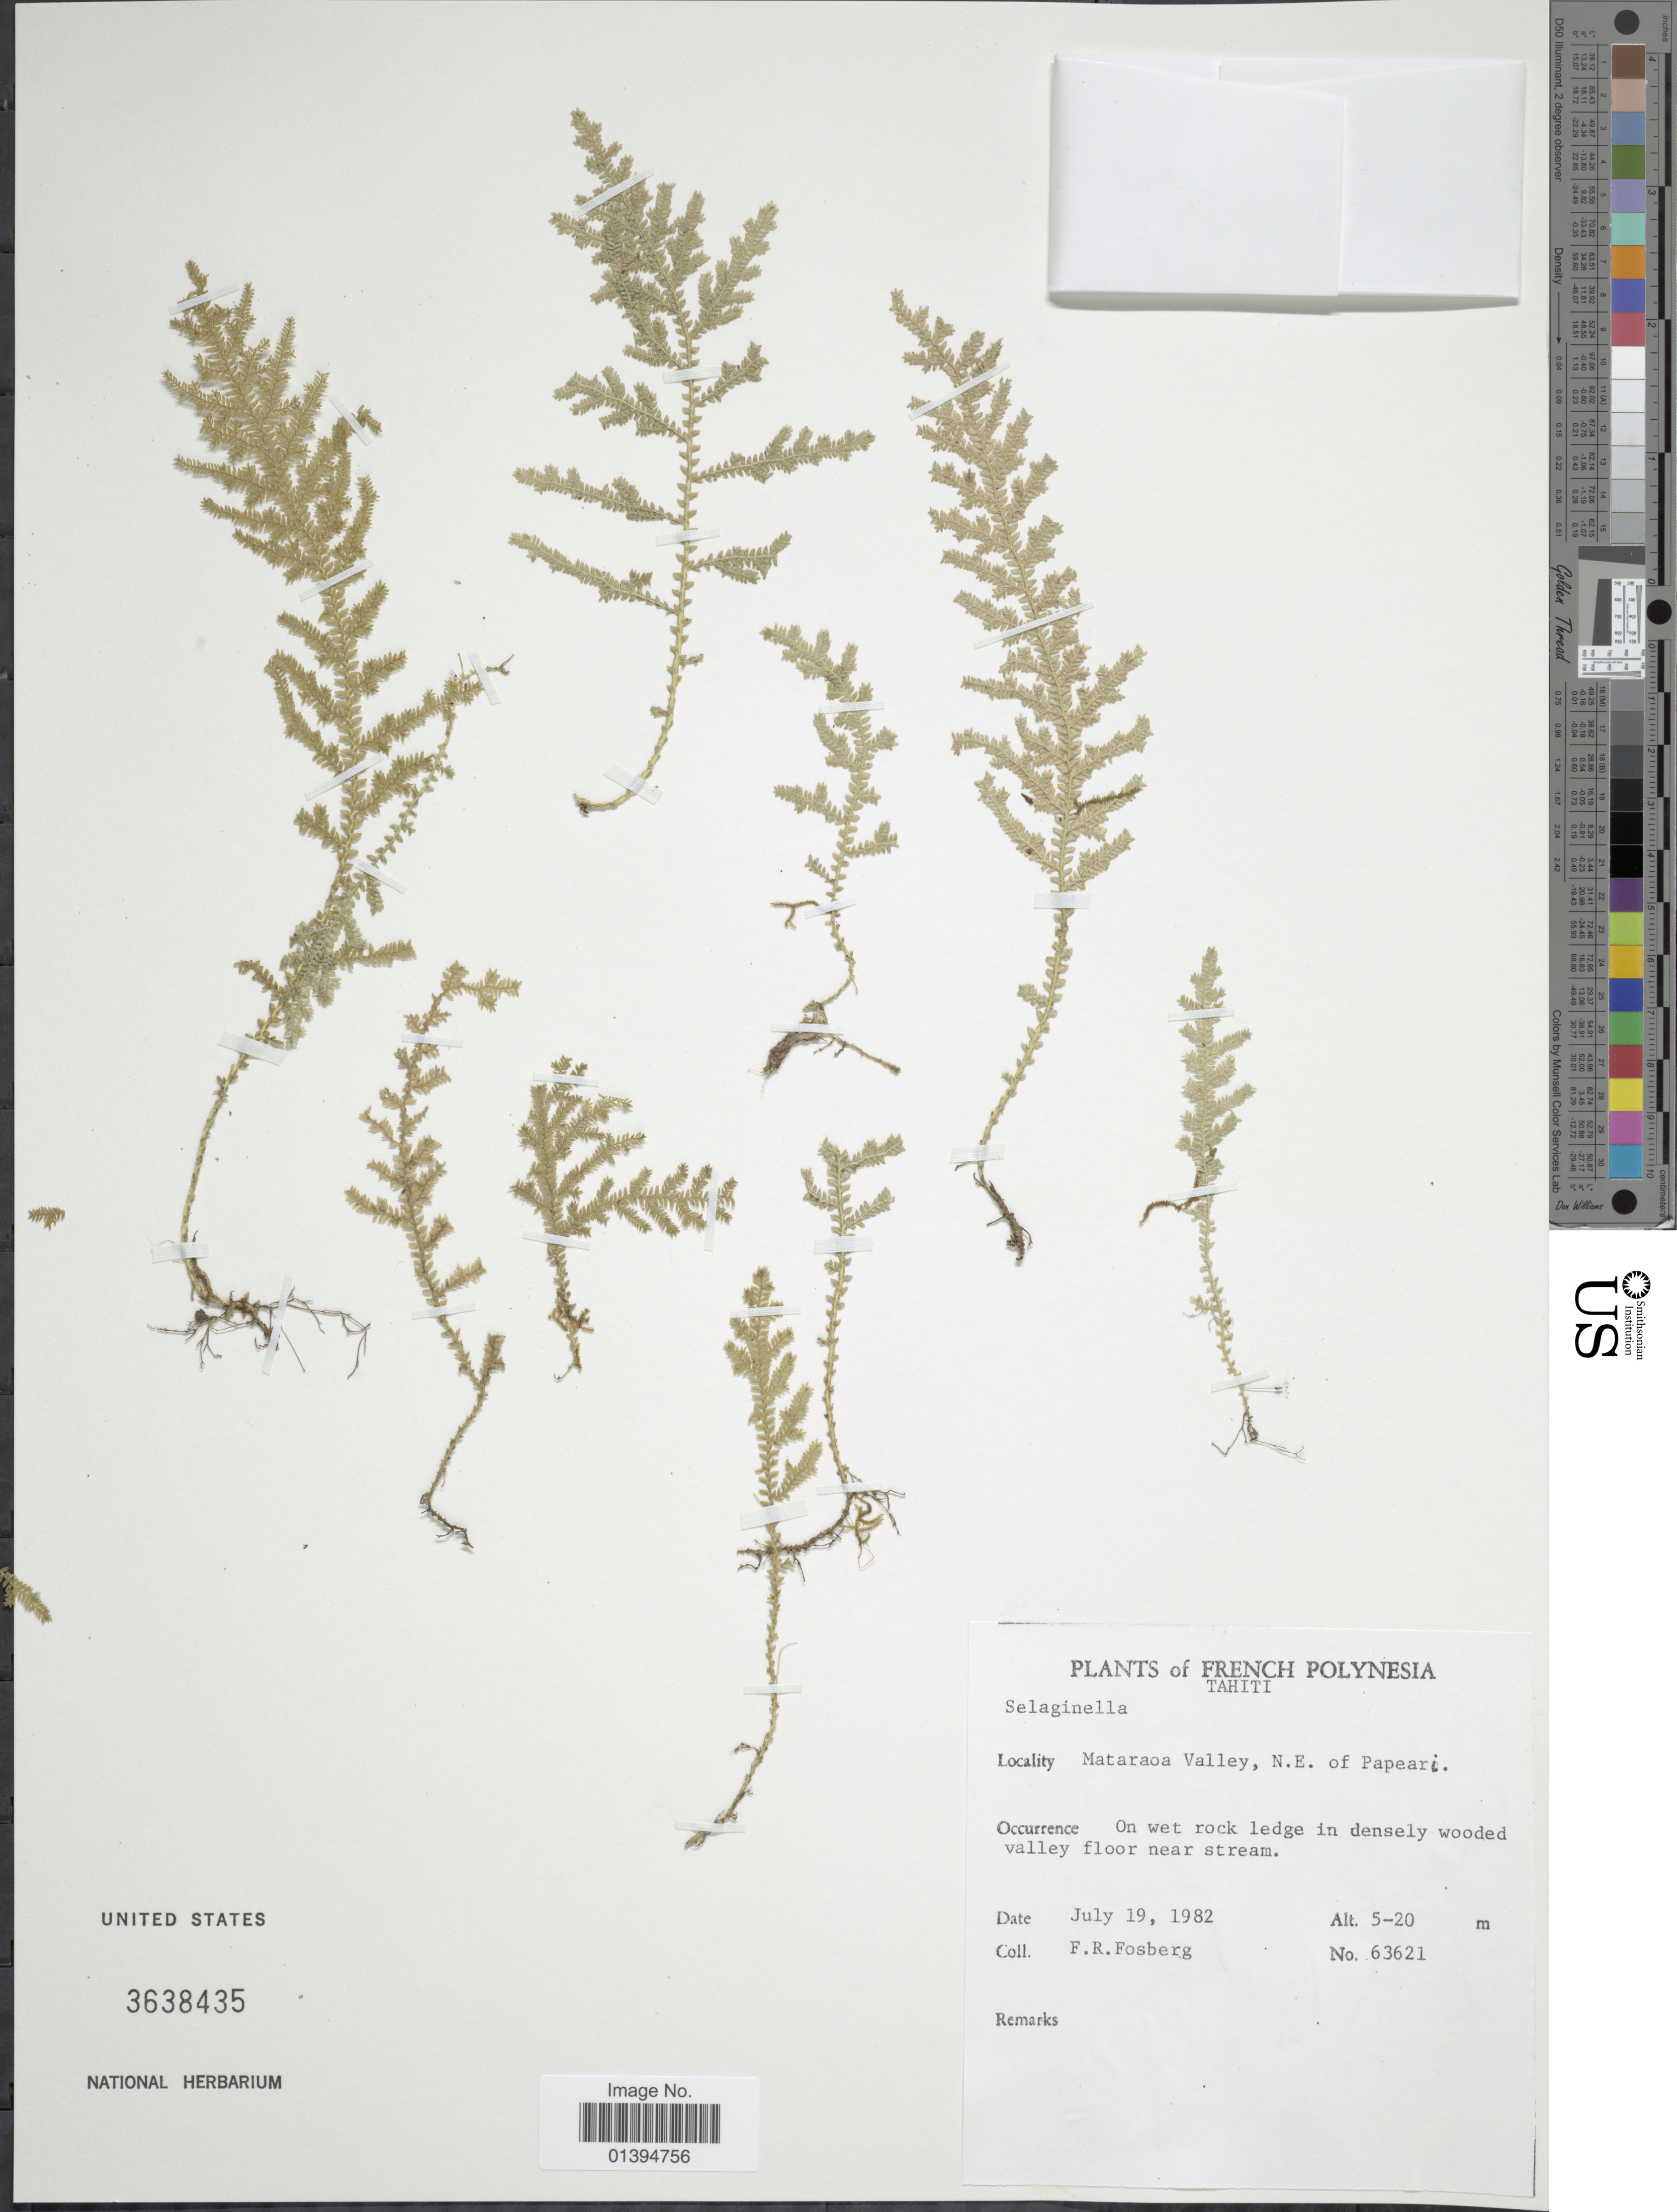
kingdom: Plantae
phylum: Tracheophyta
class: Lycopodiopsida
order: Selaginellales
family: Selaginellaceae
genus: Selaginella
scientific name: Selaginella banksii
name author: Alston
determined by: Florence, J.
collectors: F. R. Fosberg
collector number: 63621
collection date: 1982-07-19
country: French Polynesia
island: Tahiti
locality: Tahiti, Mataraoa Valley, N.E. of Papeari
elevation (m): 5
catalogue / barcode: US 3638435